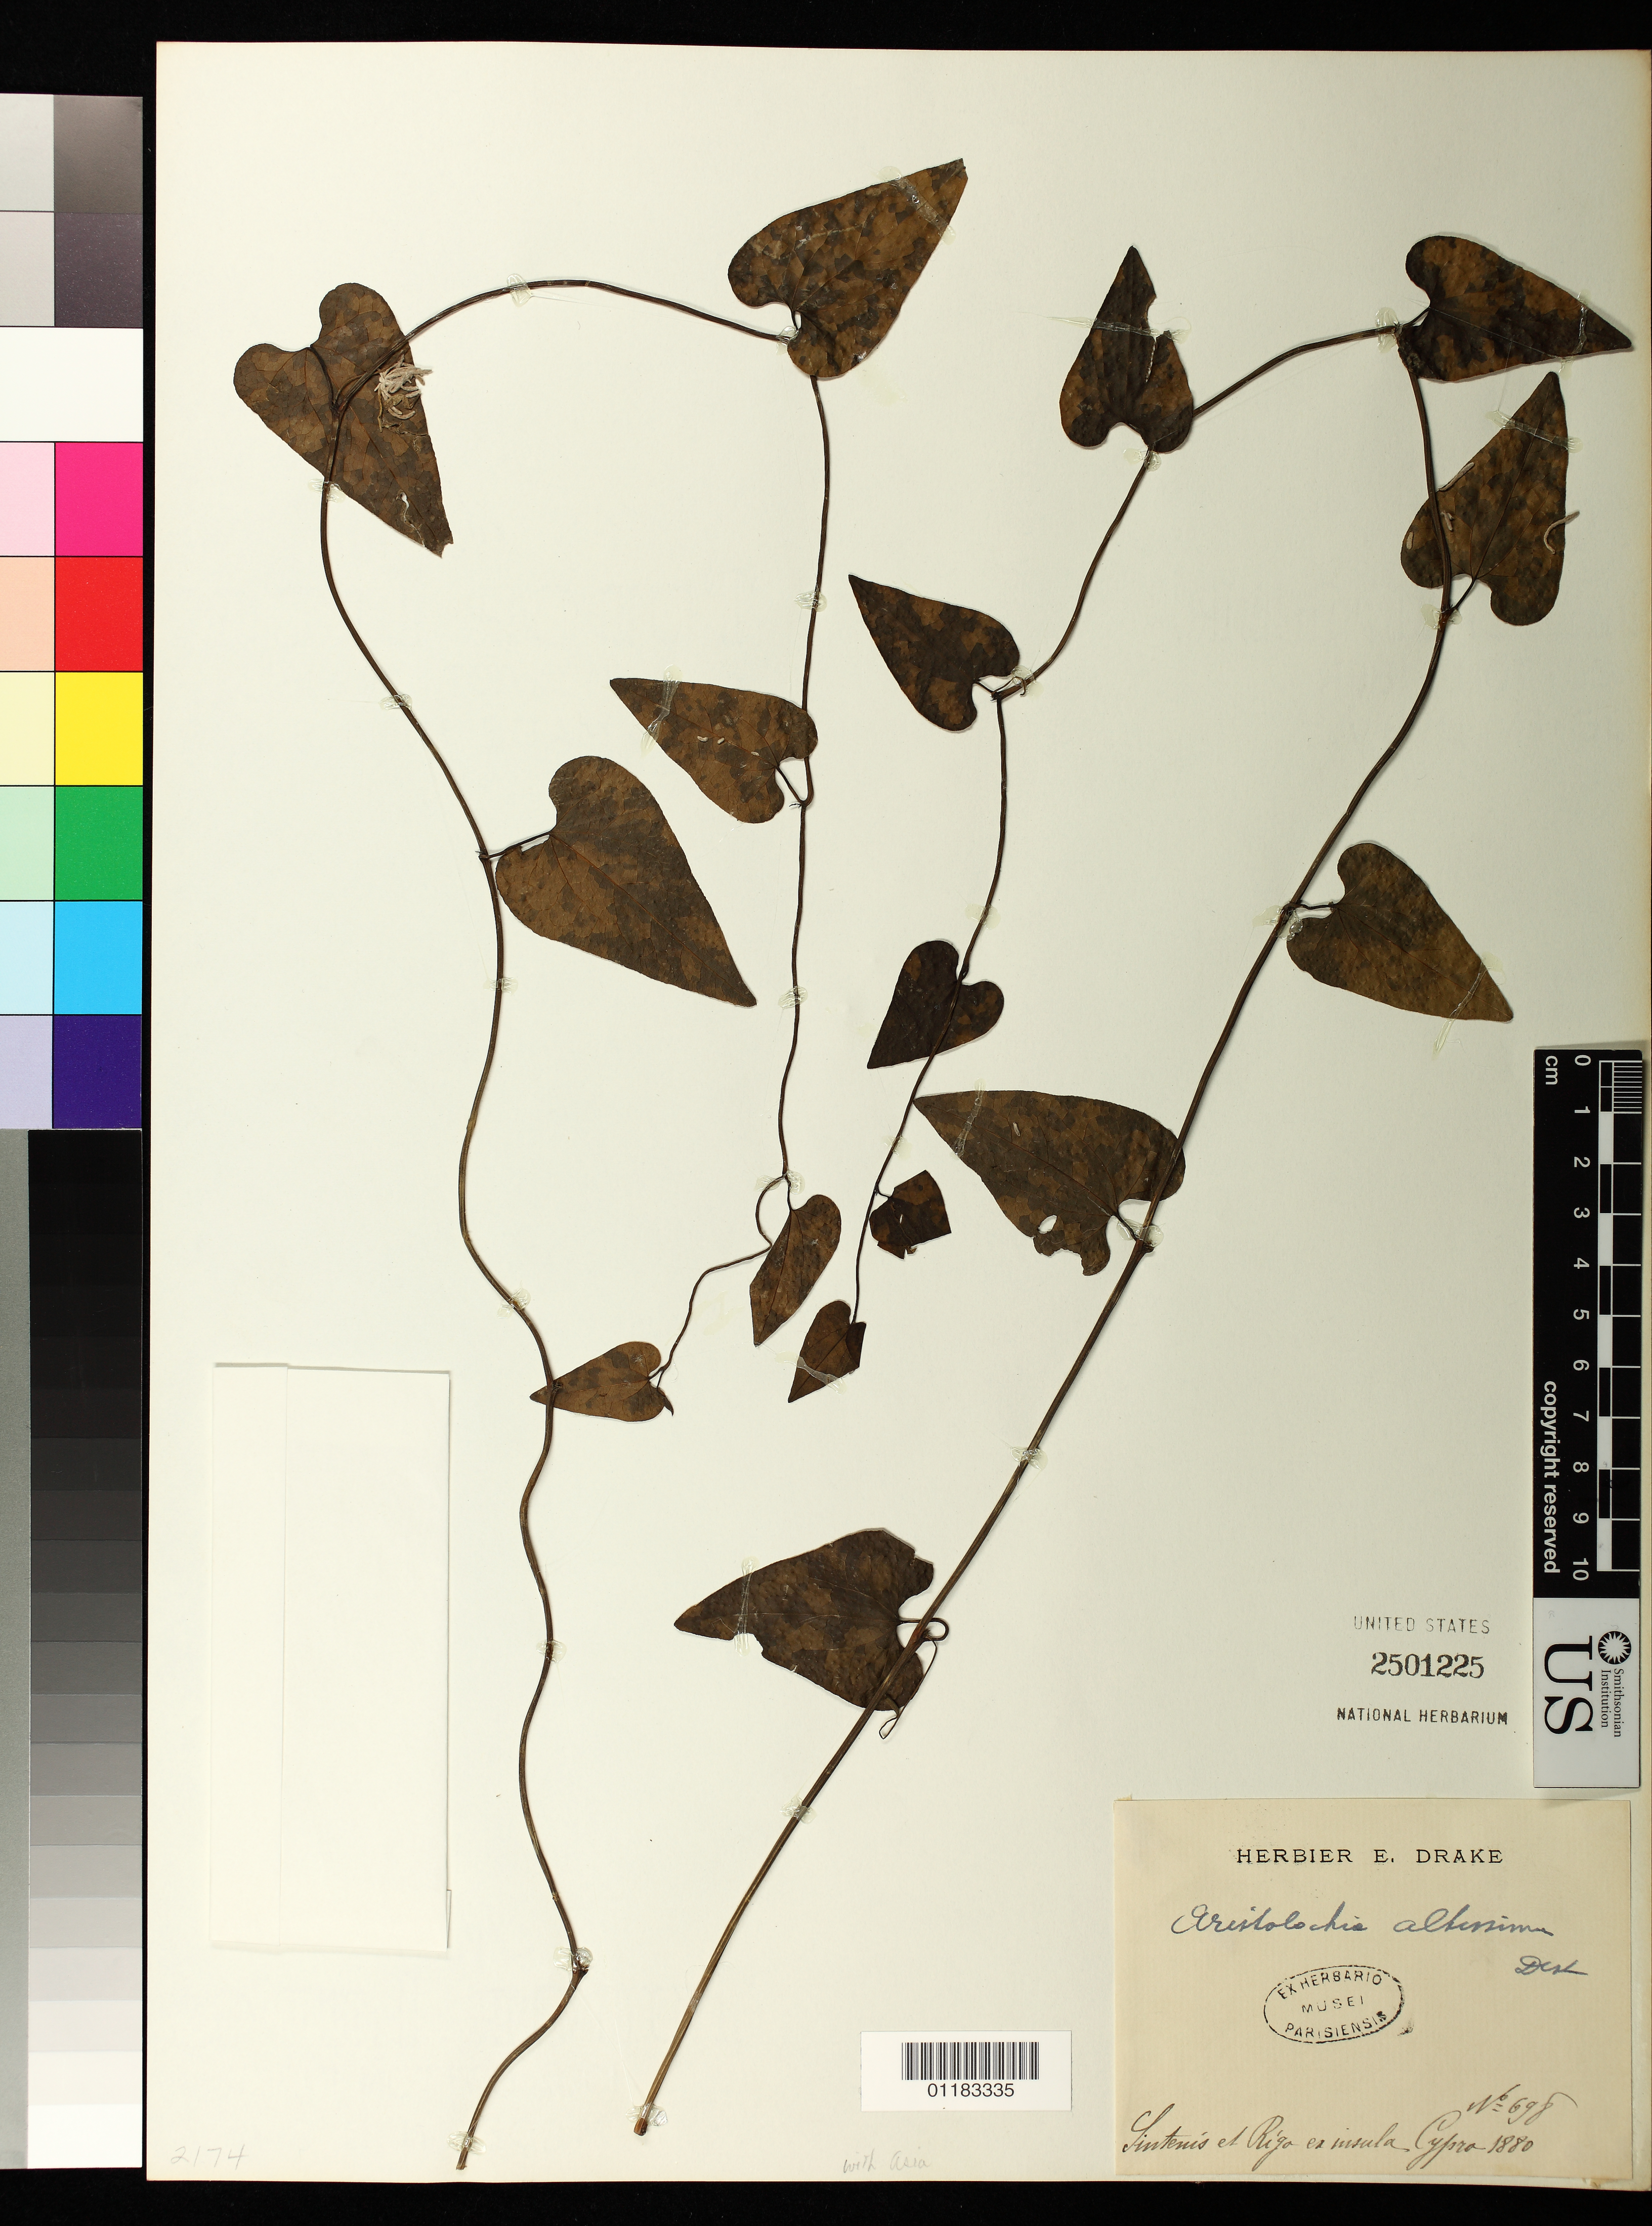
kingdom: Plantae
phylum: Tracheophyta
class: Magnoliopsida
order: Piperales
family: Aristolochiaceae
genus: Aristolochia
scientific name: Aristolochia albertiana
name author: Ahumada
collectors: P. Sintenis & G. Rigo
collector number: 698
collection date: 1880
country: Cyprus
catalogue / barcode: US 2501225